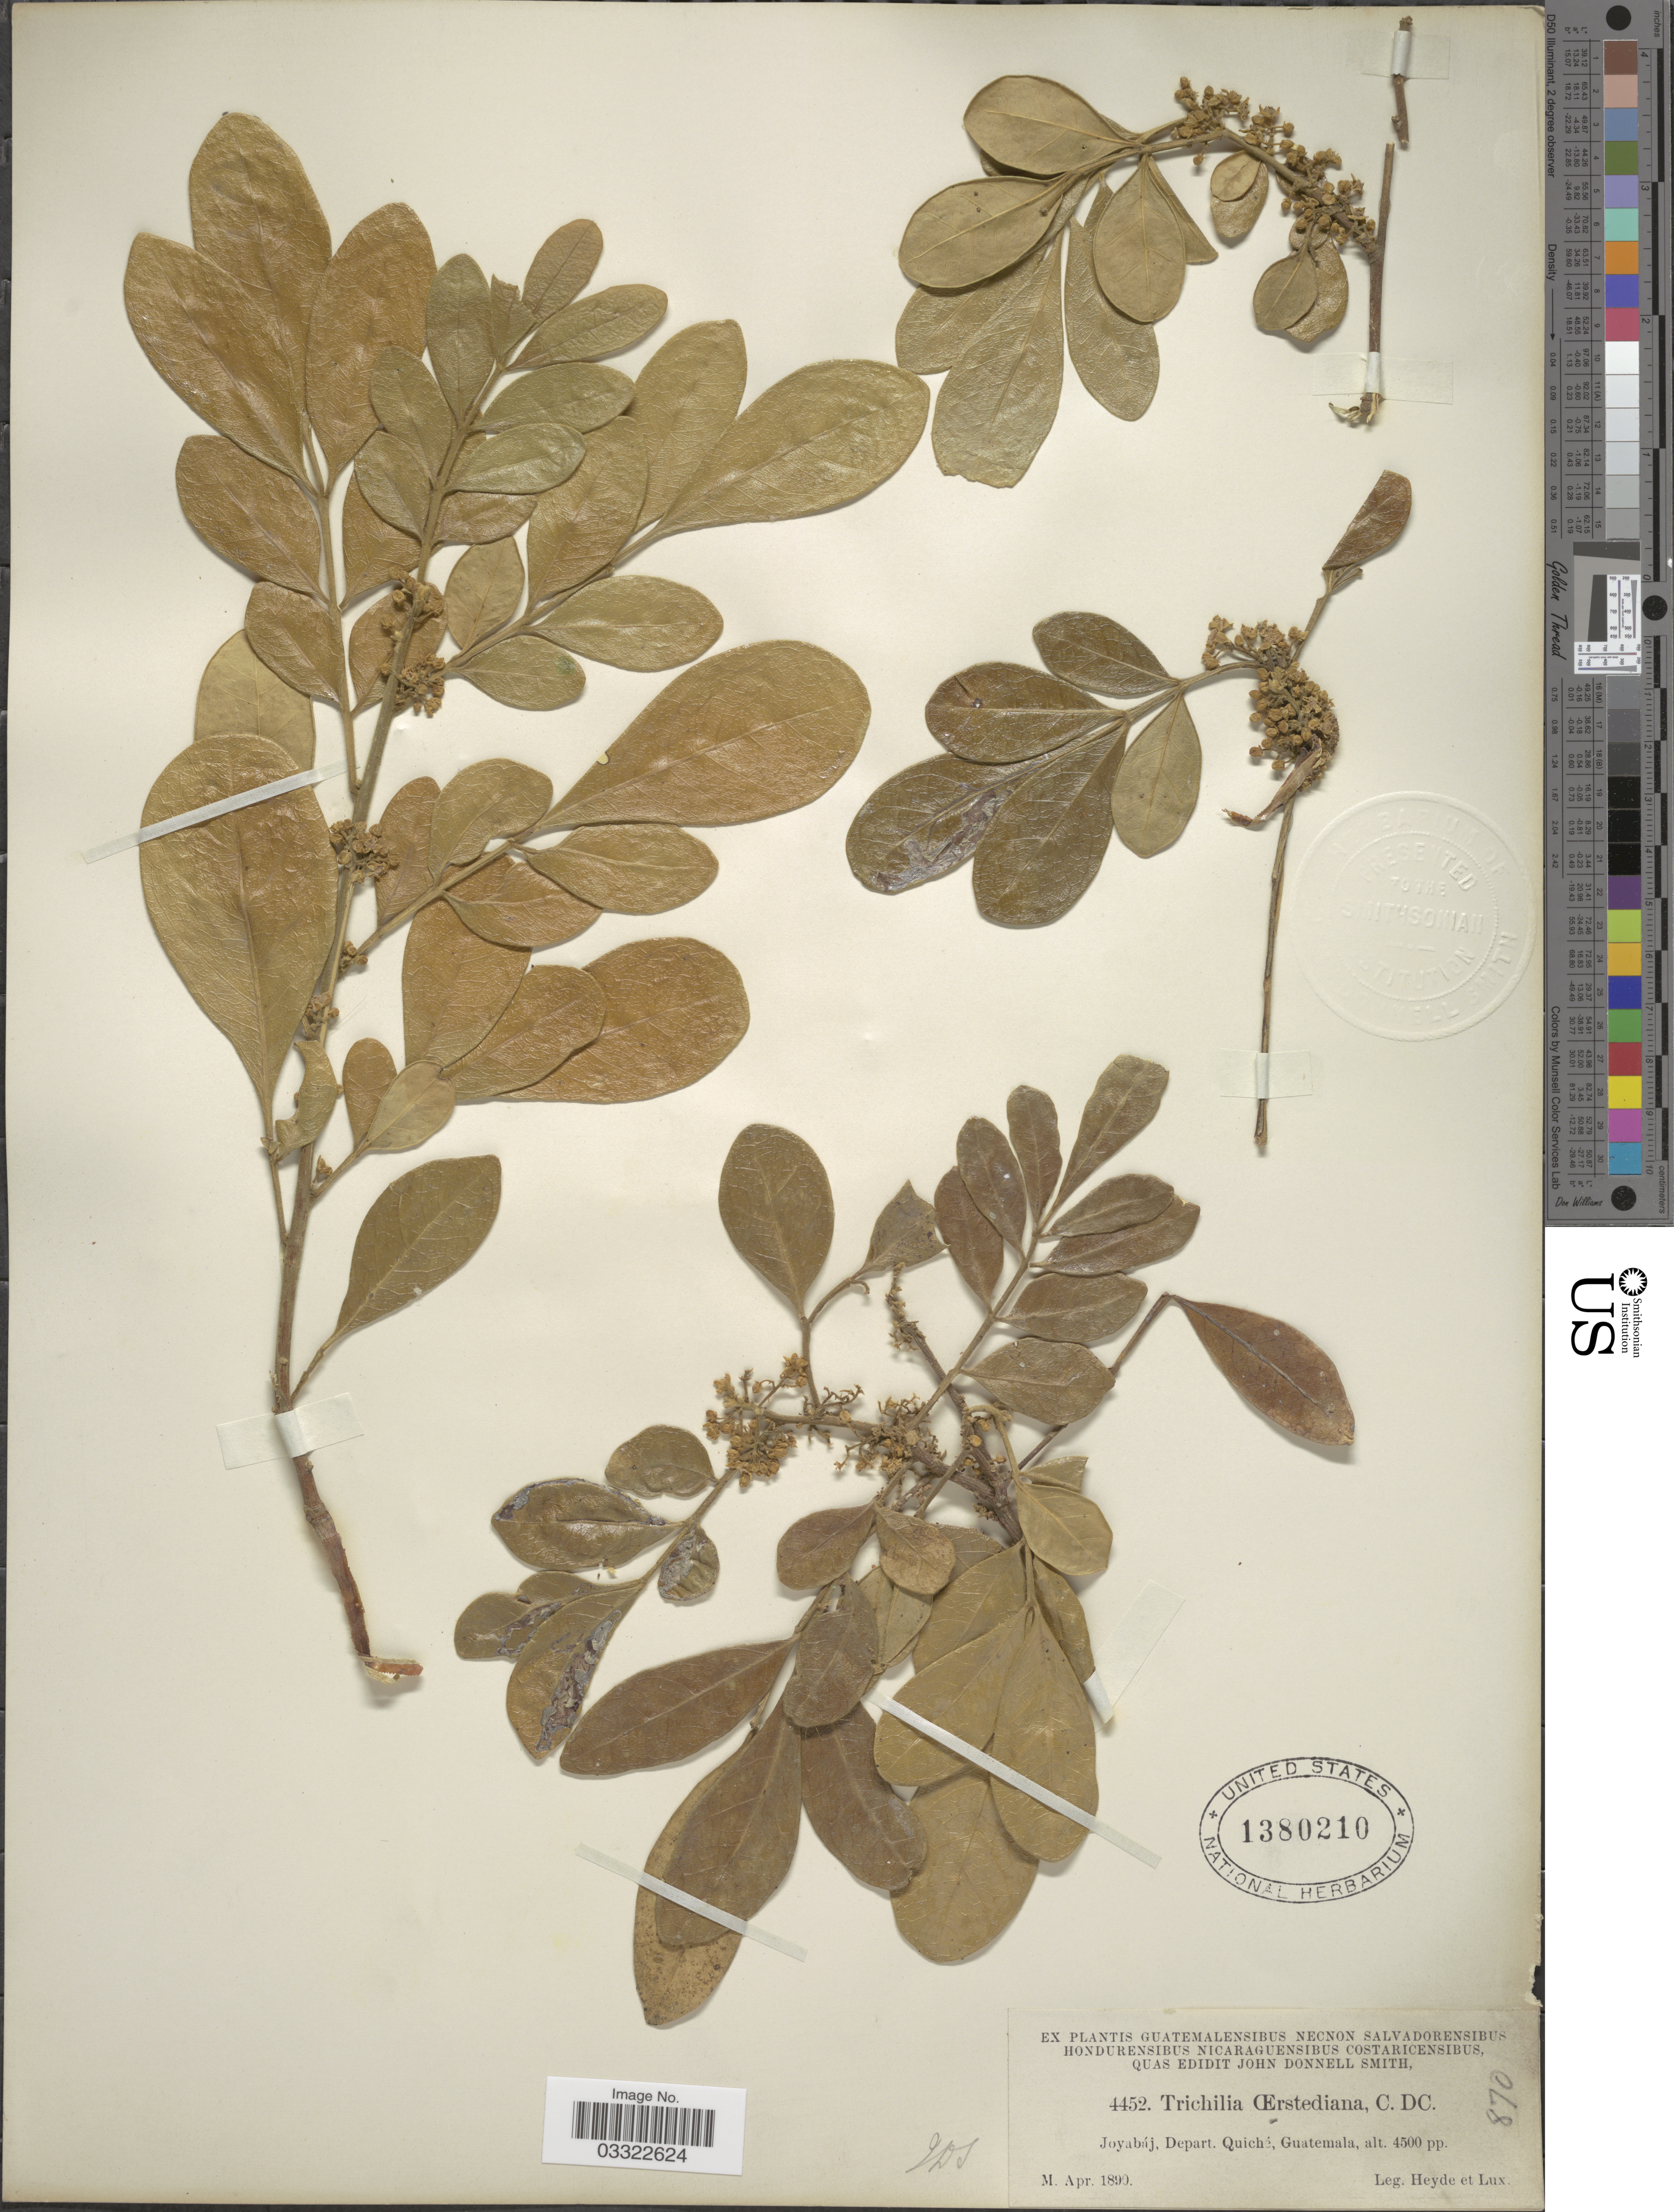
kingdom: Plantae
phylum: Tracheophyta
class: Magnoliopsida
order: Sapindales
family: Meliaceae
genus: Trichilia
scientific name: Trichilia oerstediana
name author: C. DC.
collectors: Heyde & Lux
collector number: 4452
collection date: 1890-04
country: Guatemala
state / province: El Quiché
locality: Joyabáj, Depart. Quiché.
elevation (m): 1372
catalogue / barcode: US 1380210